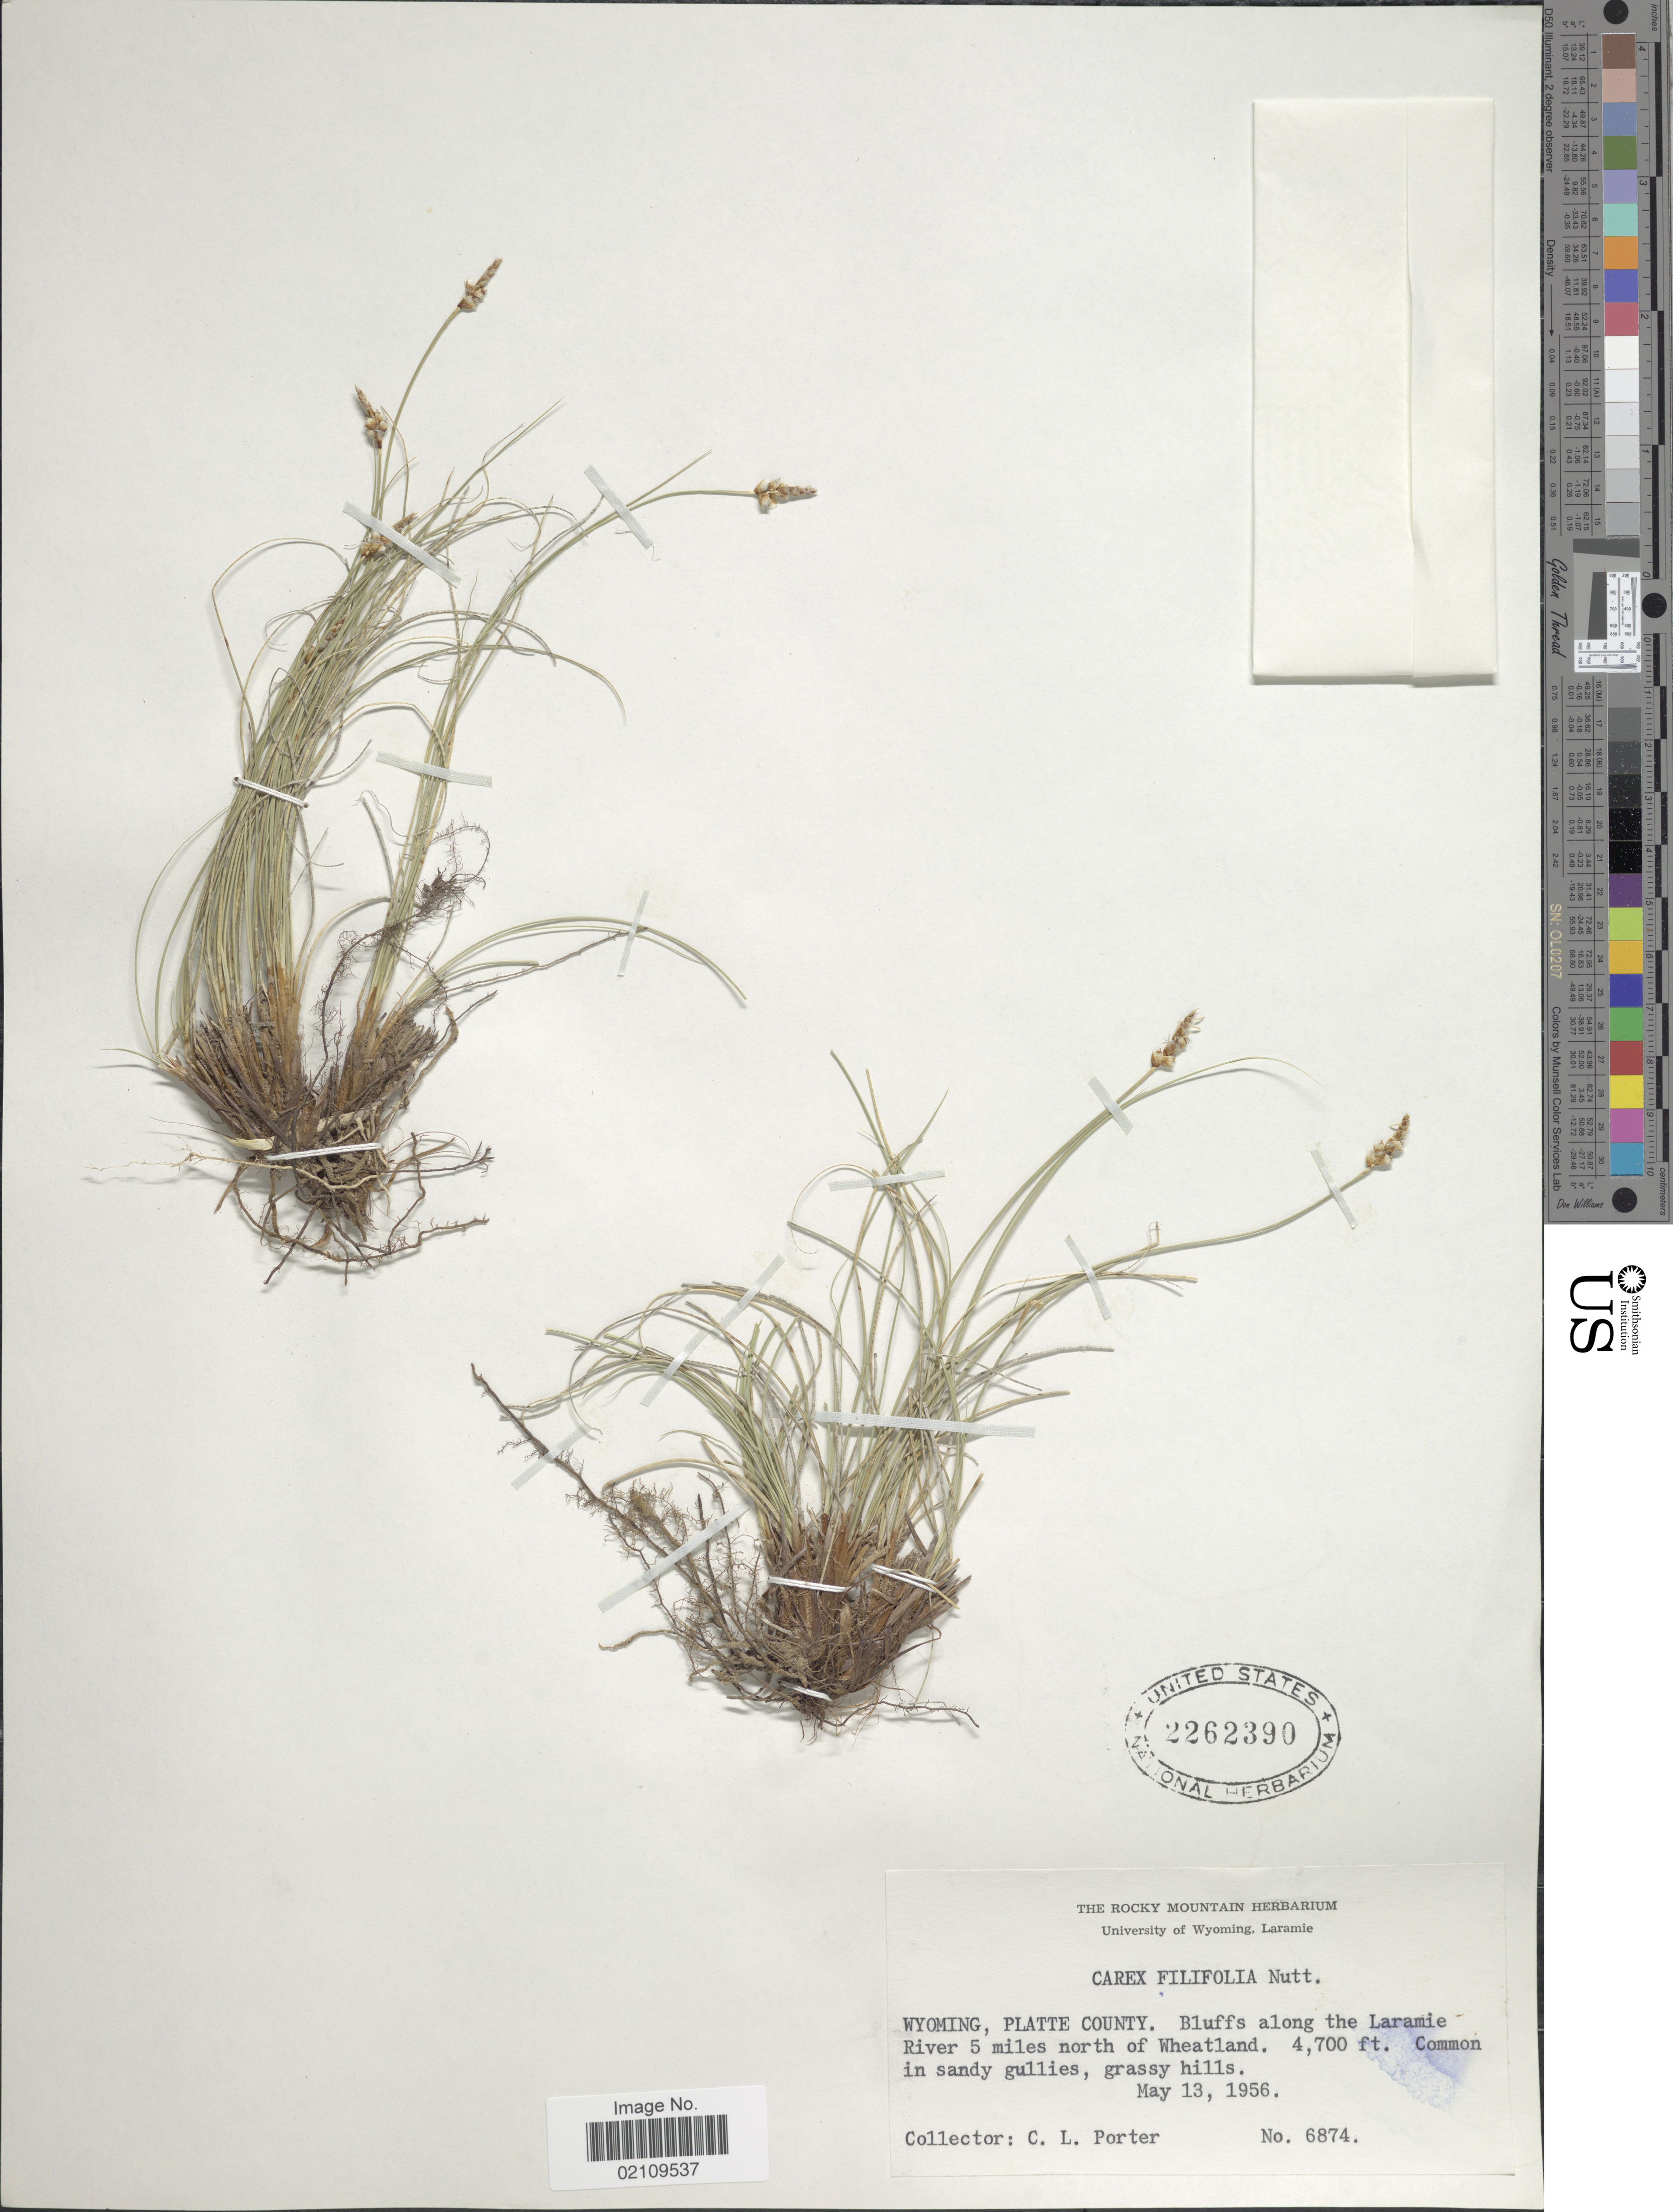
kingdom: Plantae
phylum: Tracheophyta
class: Liliopsida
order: Poales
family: Cyperaceae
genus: Carex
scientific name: Carex filifolia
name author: Nutt.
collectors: C. L. Porter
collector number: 6874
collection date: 1956-05-13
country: United States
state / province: Wyoming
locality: Platte County. Bluffs along the Laramie River 5 miles north of Wheatland. Common in sandy gullies, grassy hills.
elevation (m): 1433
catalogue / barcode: US 2262390